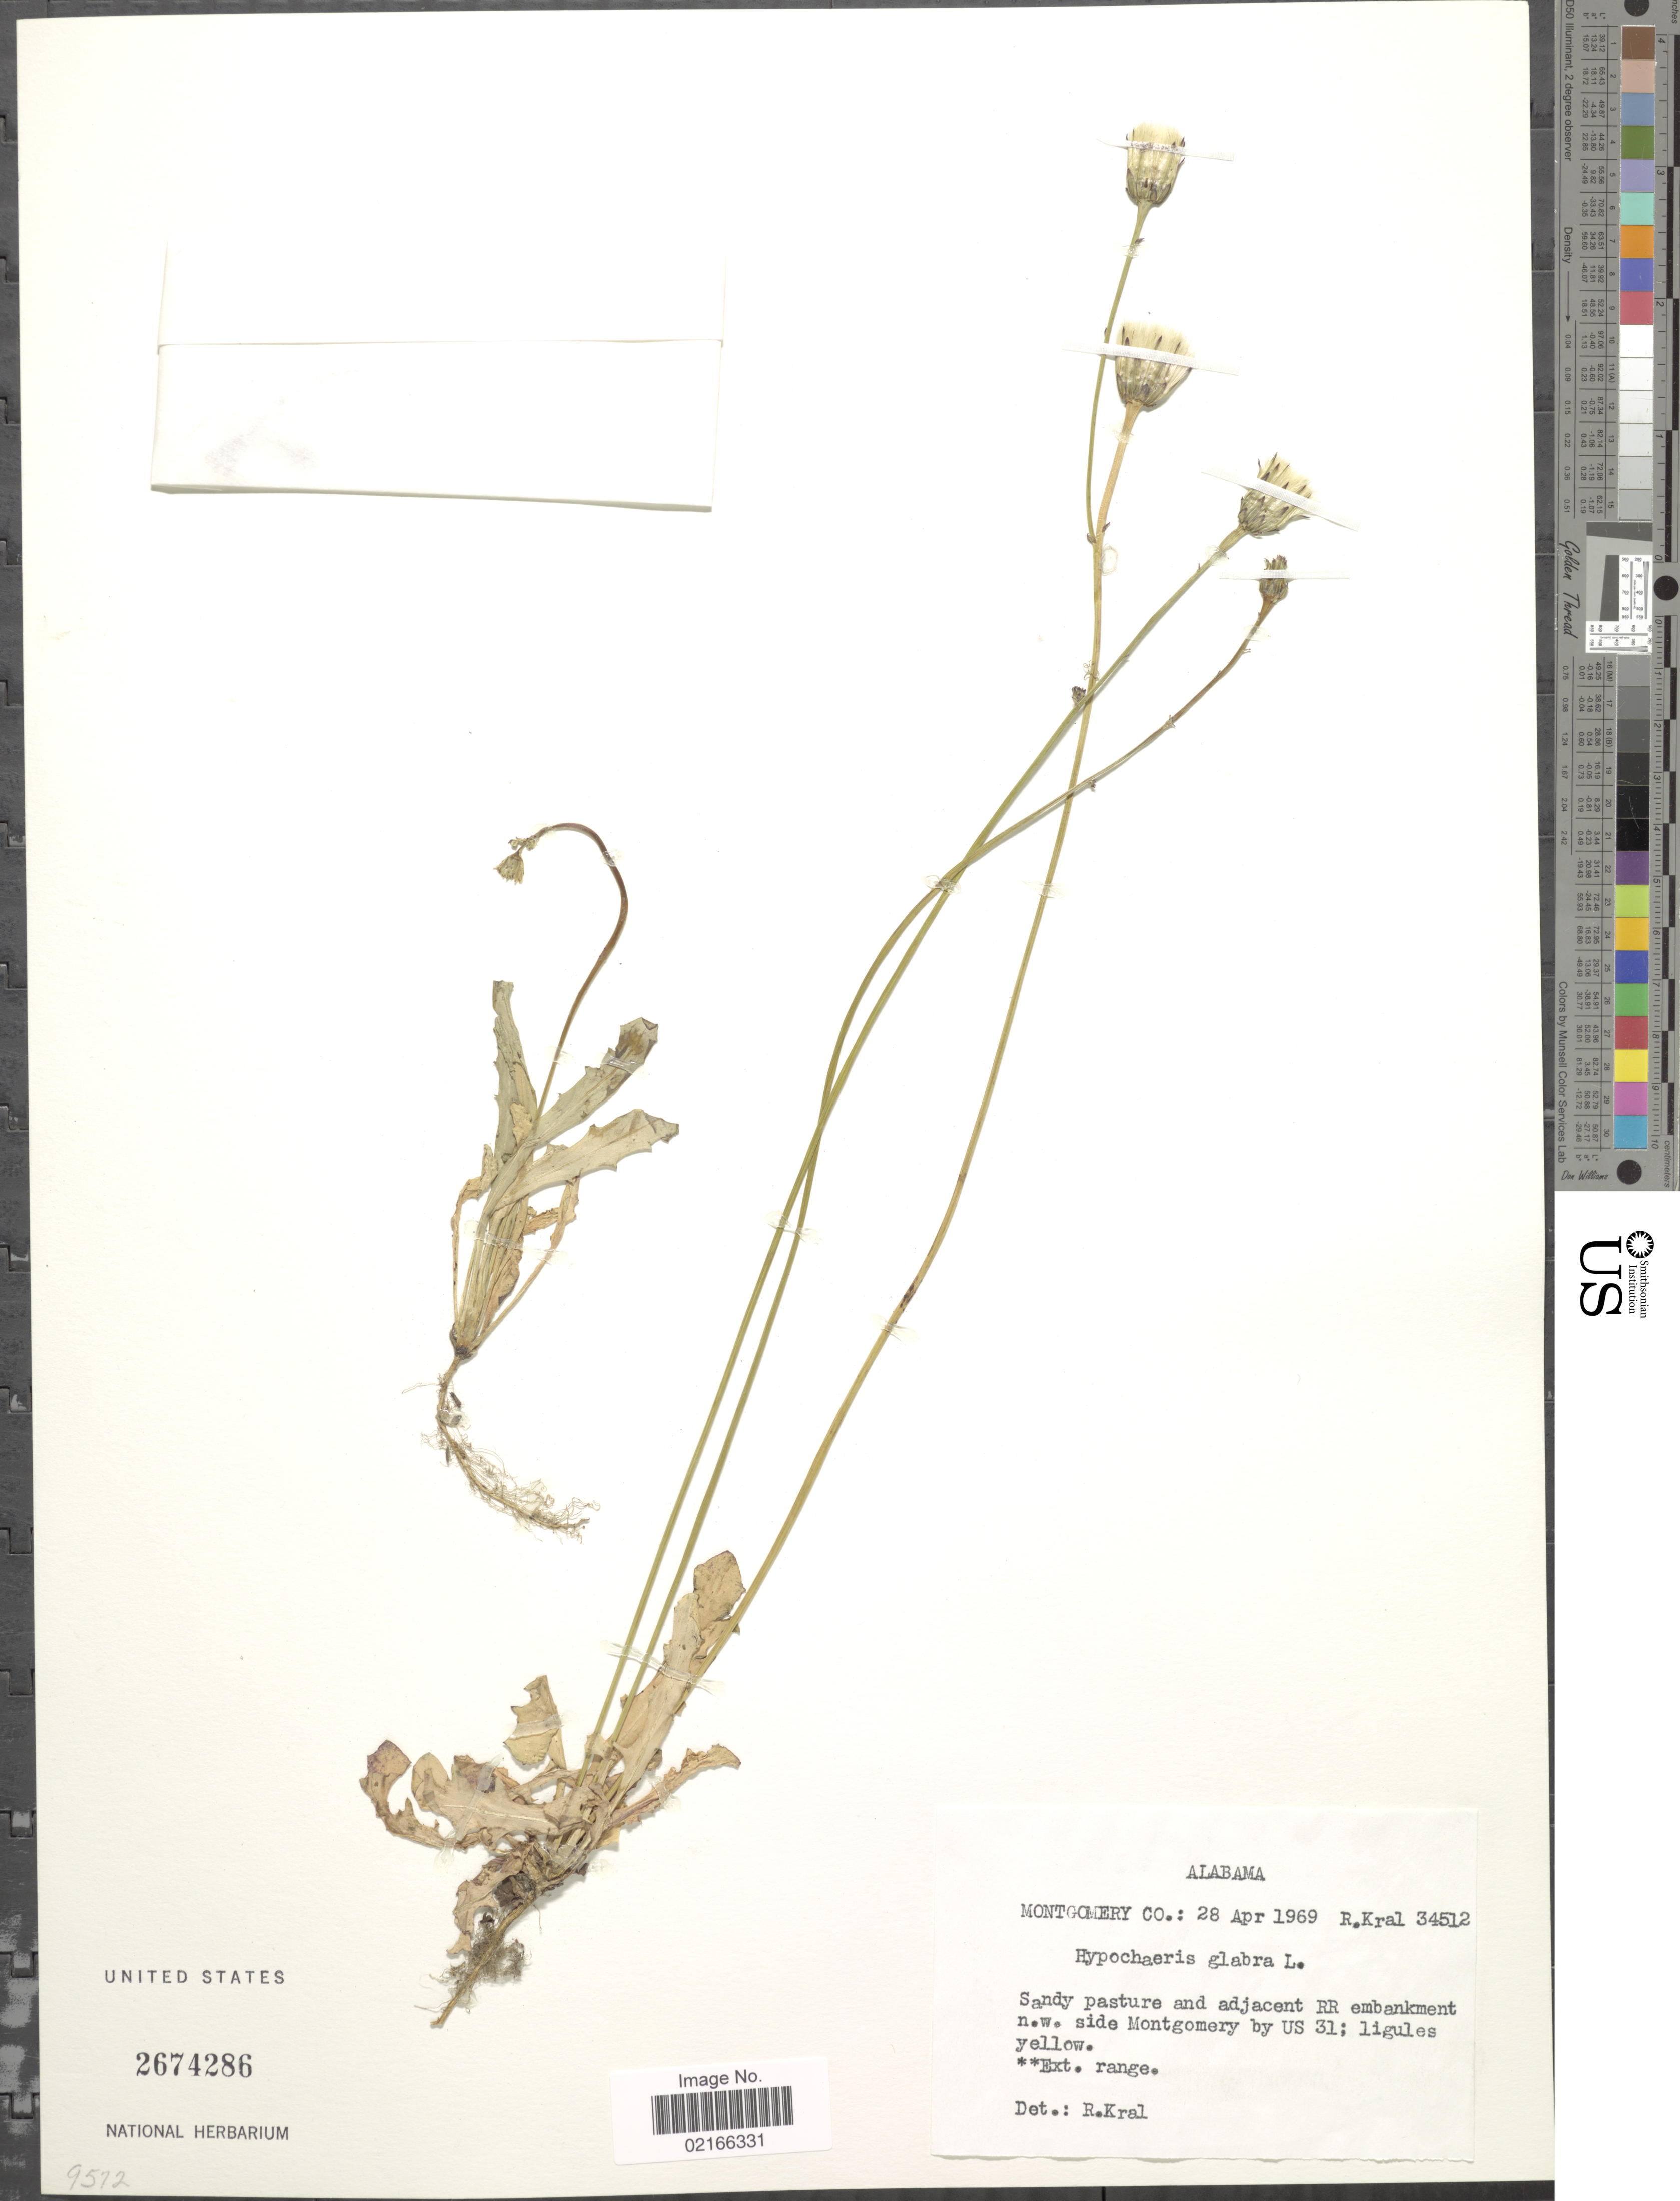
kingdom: Plantae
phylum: Tracheophyta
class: Magnoliopsida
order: Asterales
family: Asteraceae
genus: Hypochaeris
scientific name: Hypochaeris glabra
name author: L.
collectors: R. Kral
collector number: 34512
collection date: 1969-04-28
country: United States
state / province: Alabama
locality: Montgomery Co. adjacent RR embankment n.w. side Montgomery by US 31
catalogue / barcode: US 2674286